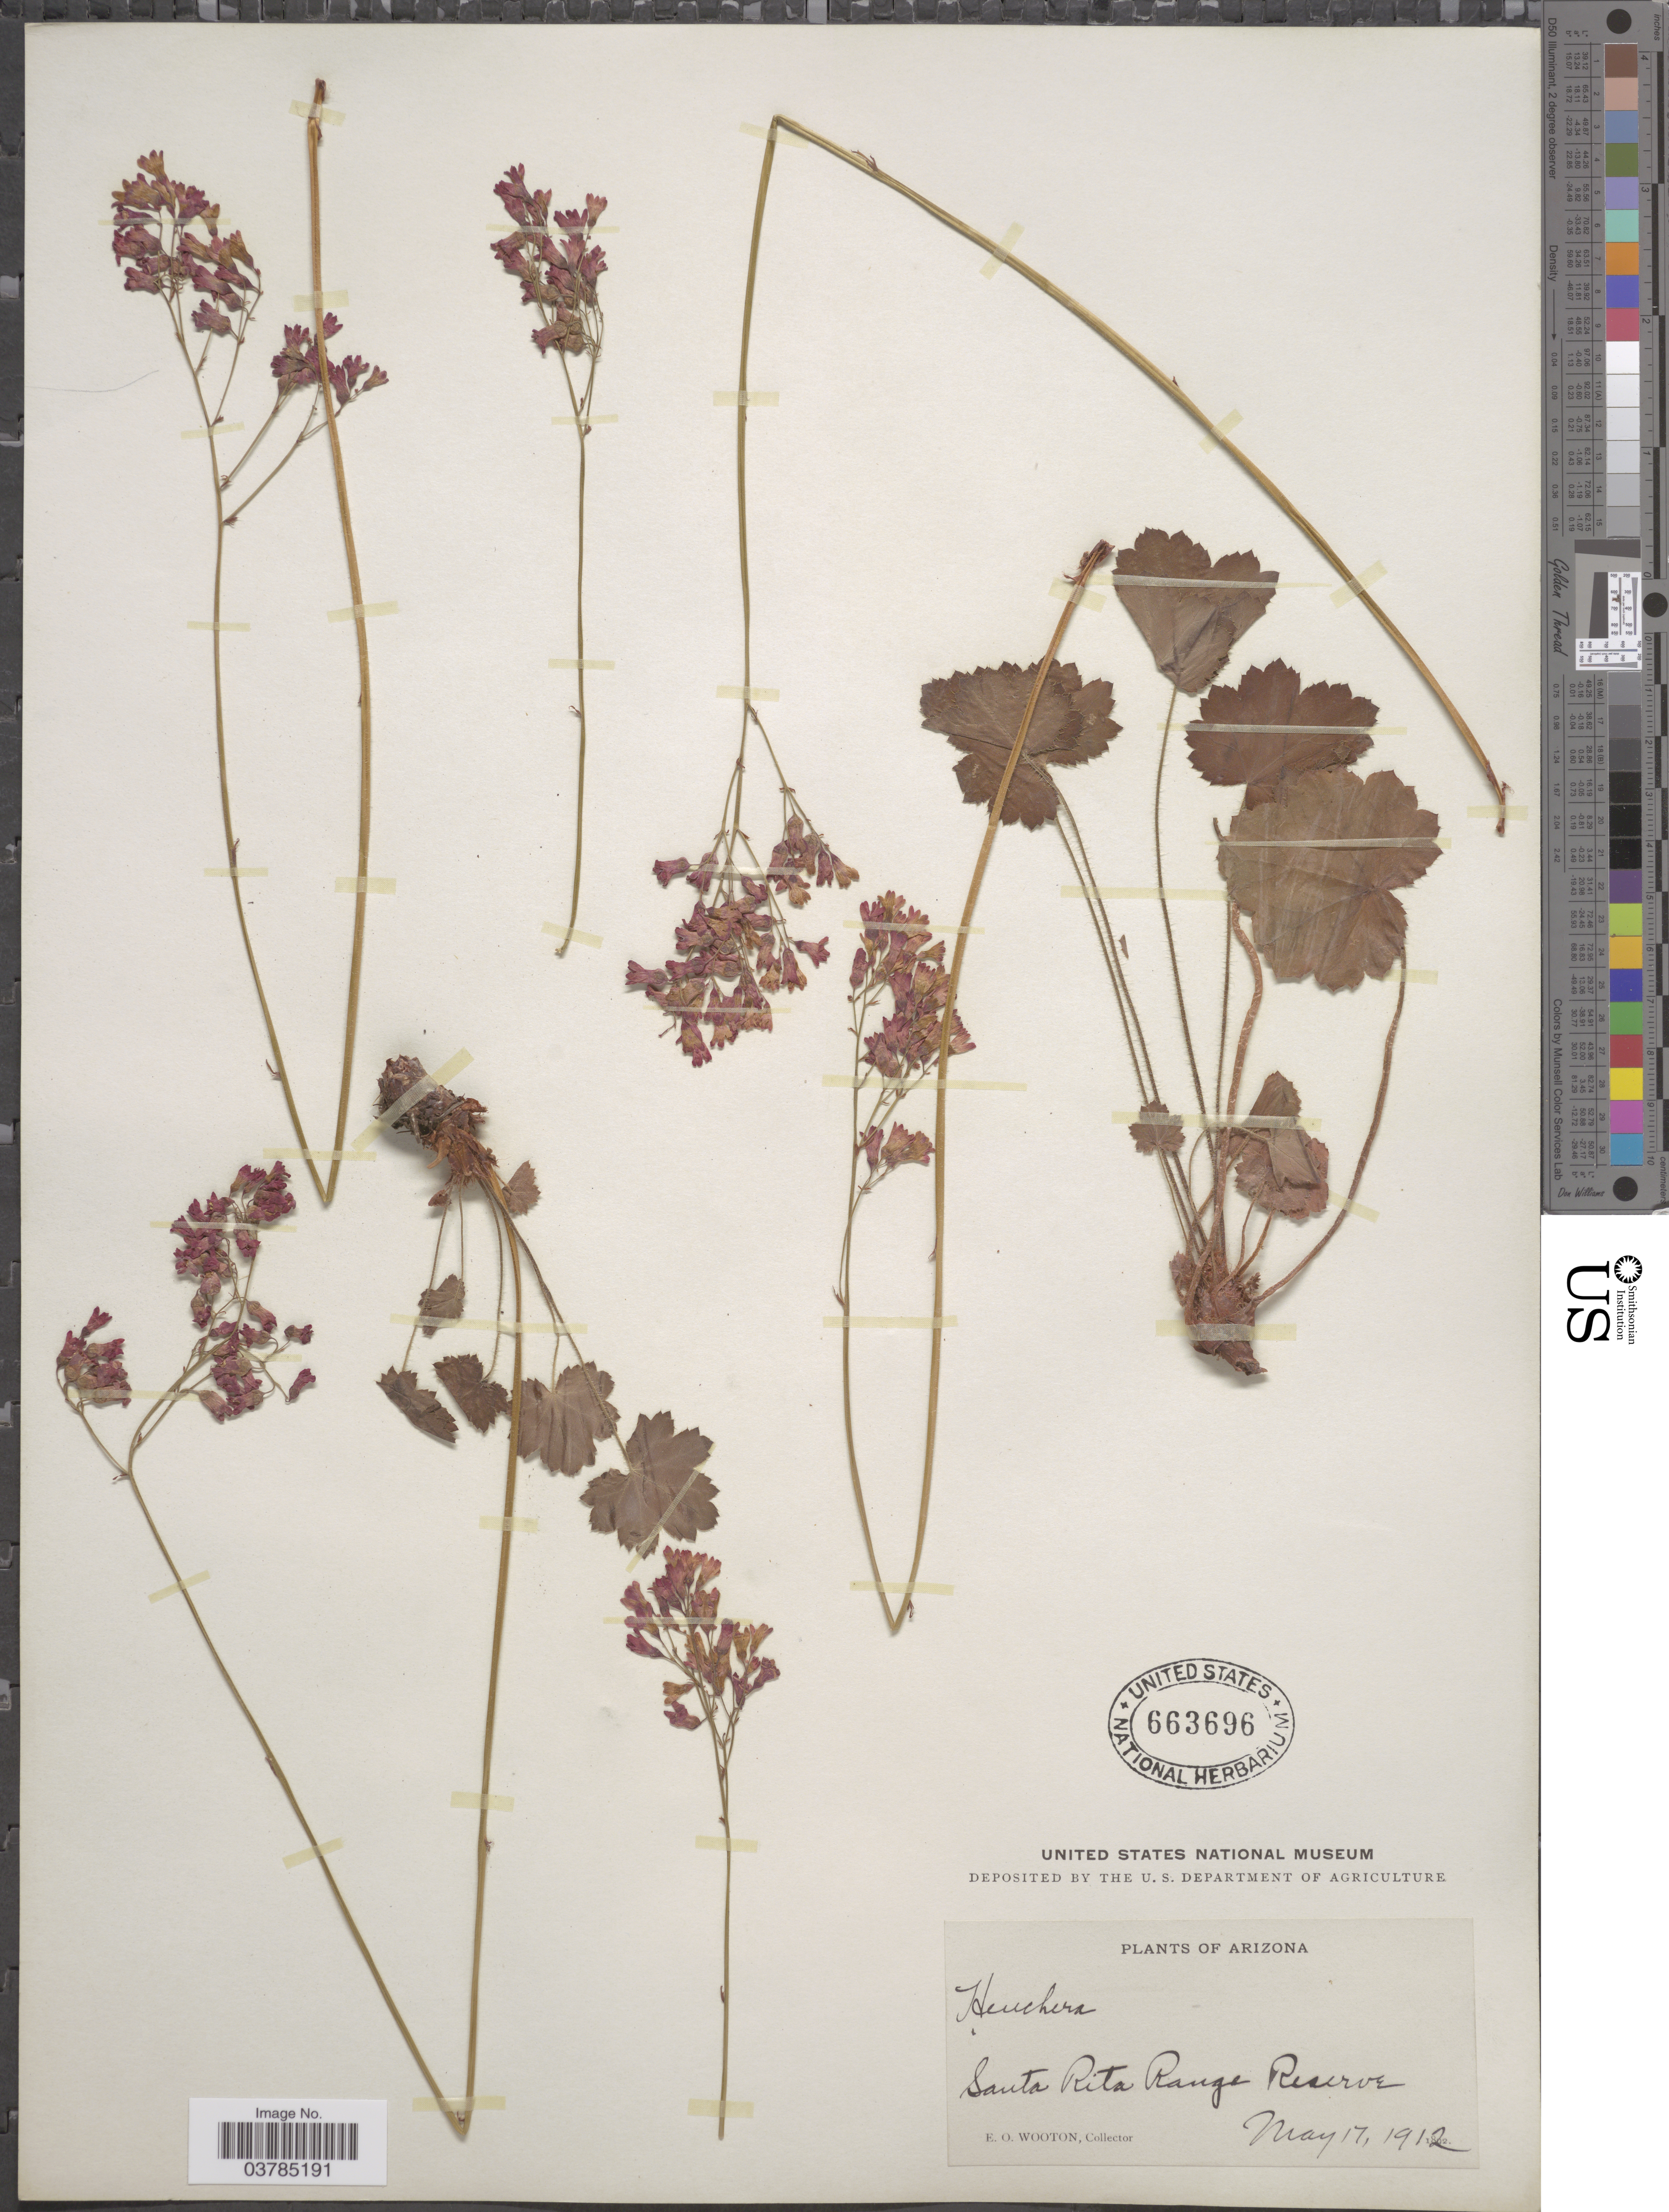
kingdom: Plantae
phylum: Tracheophyta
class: Magnoliopsida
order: Saxifragales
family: Saxifragaceae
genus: Heuchera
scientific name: Heuchera sanguinea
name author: Engelm.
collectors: E. O. Wooton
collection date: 1912-05-17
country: United States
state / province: Arizona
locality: Santa Rita Range Reserve.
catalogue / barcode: US 663696